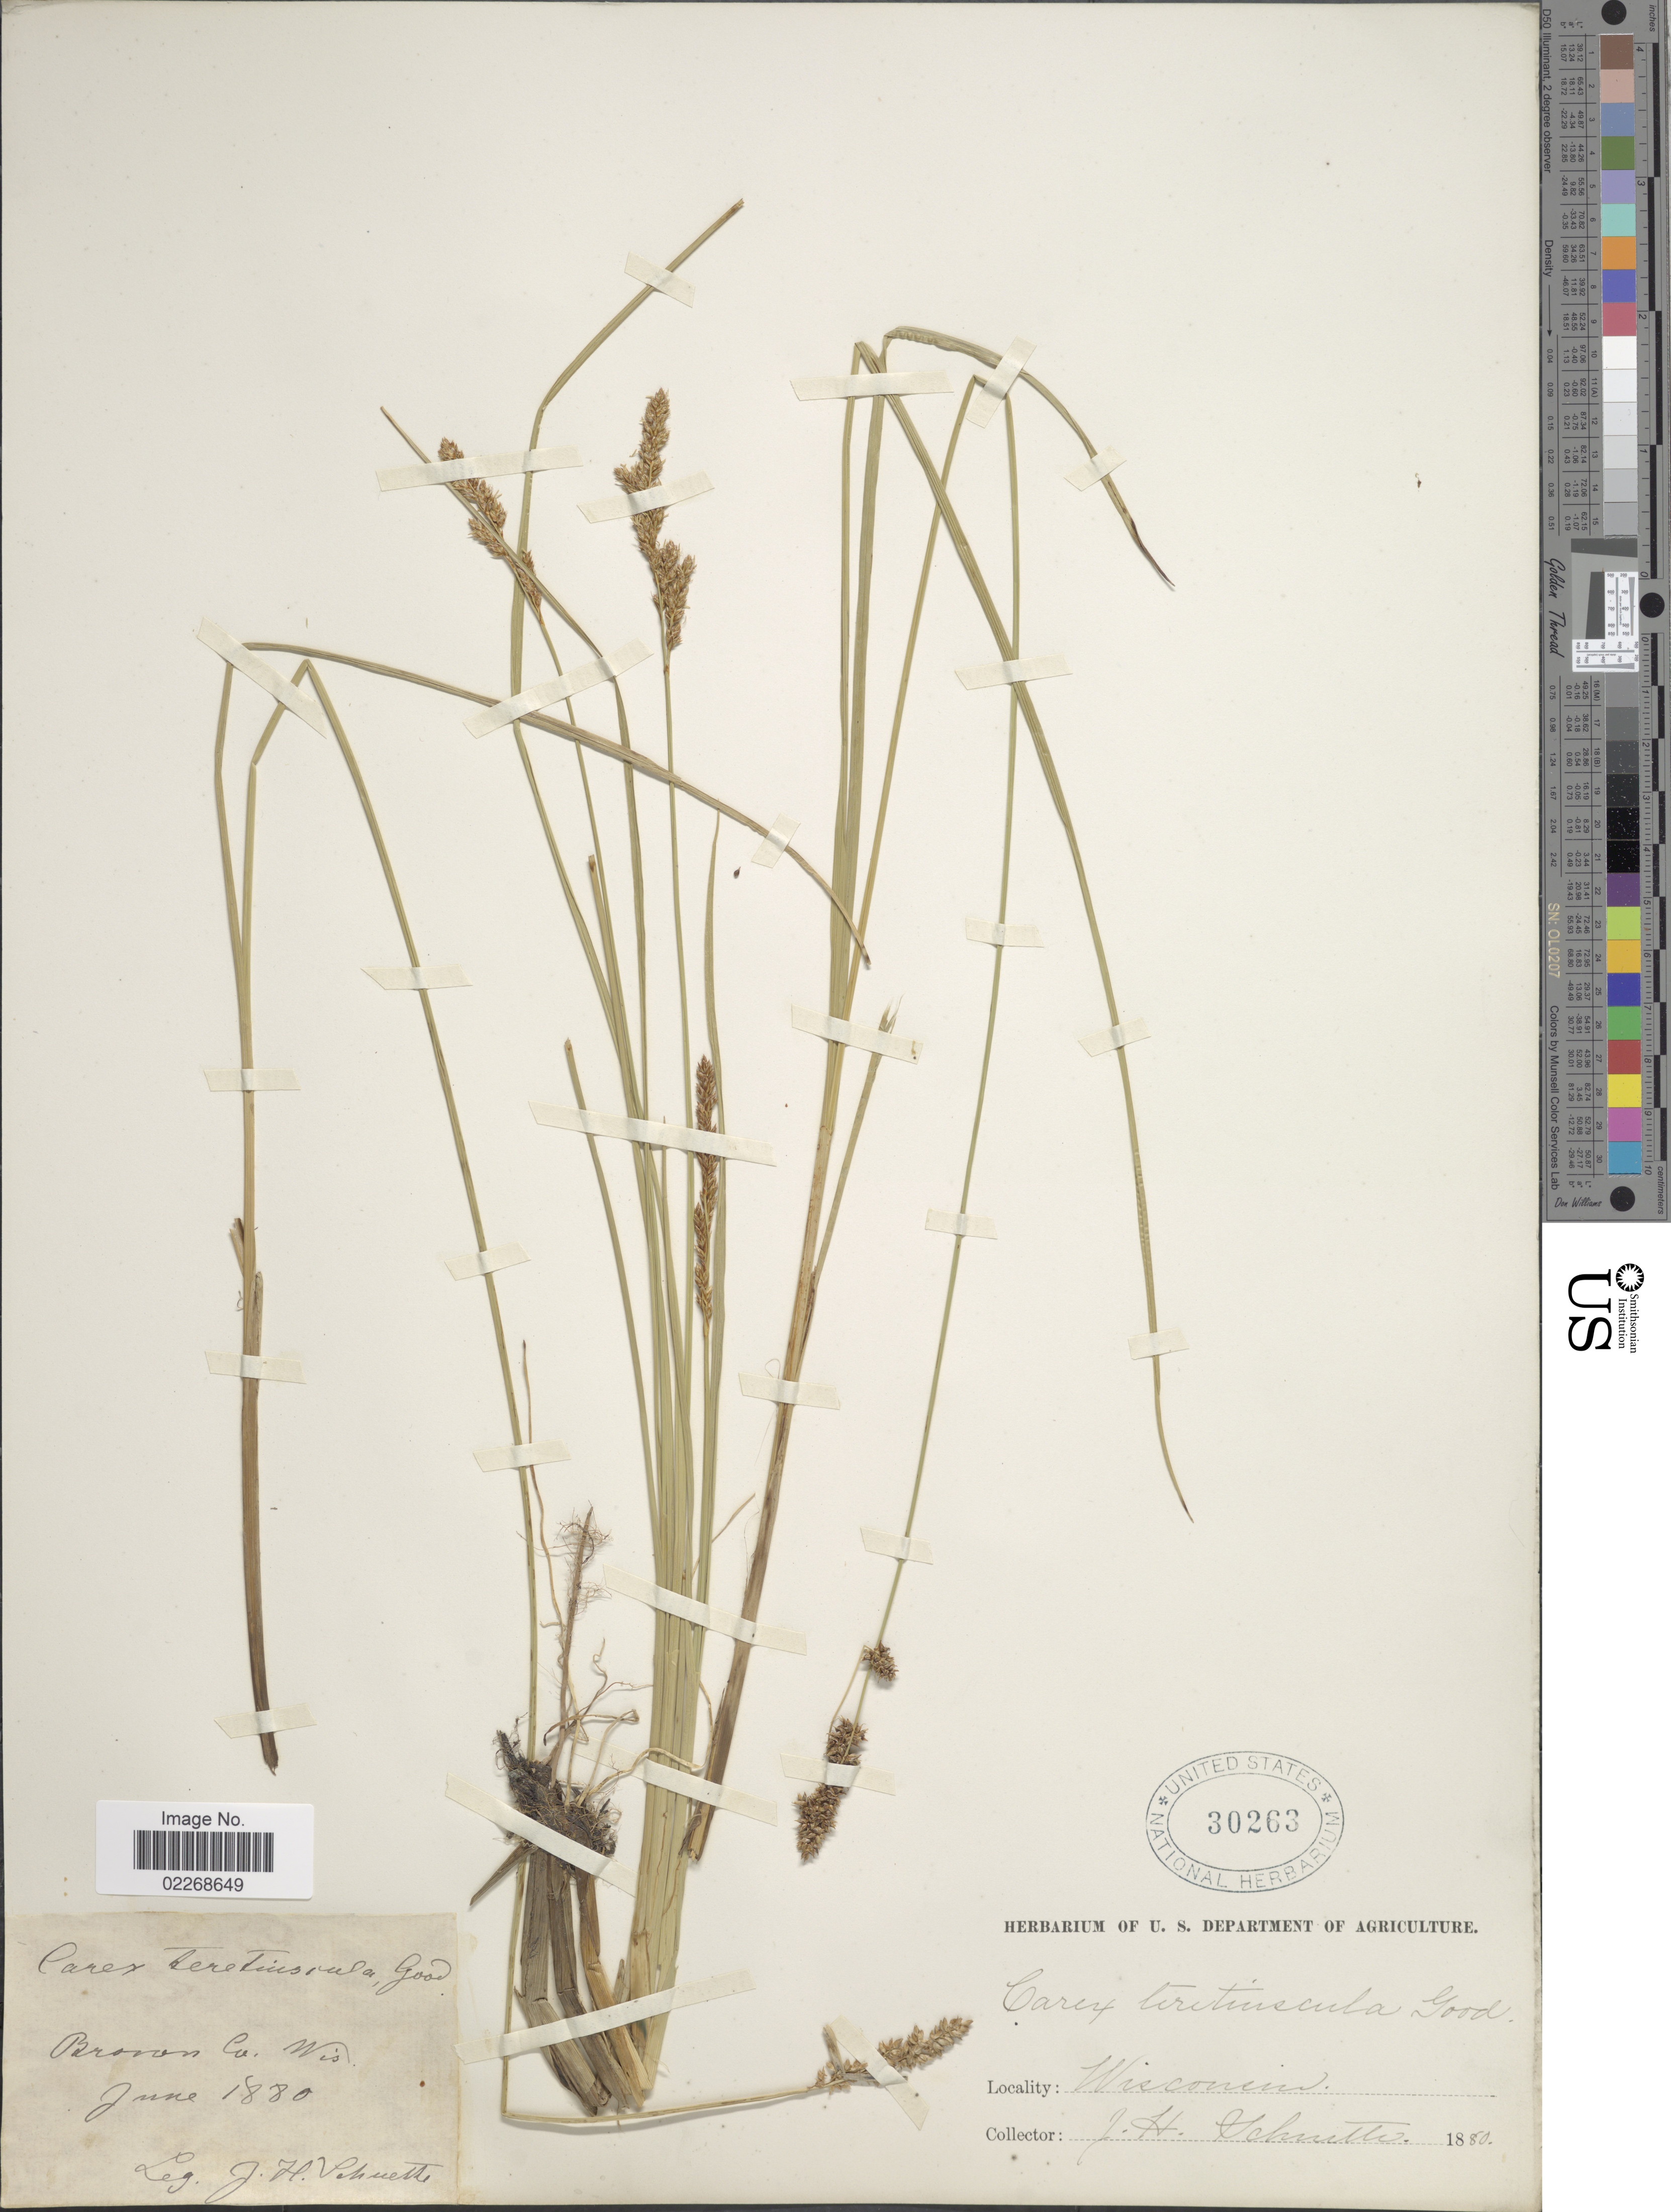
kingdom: Plantae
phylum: Tracheophyta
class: Liliopsida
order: Poales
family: Cyperaceae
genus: Carex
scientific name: Carex diandra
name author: Schrank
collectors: J. H. Schuette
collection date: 1880-06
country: United States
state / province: Wisconsin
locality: Browns Co.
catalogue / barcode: US 30263